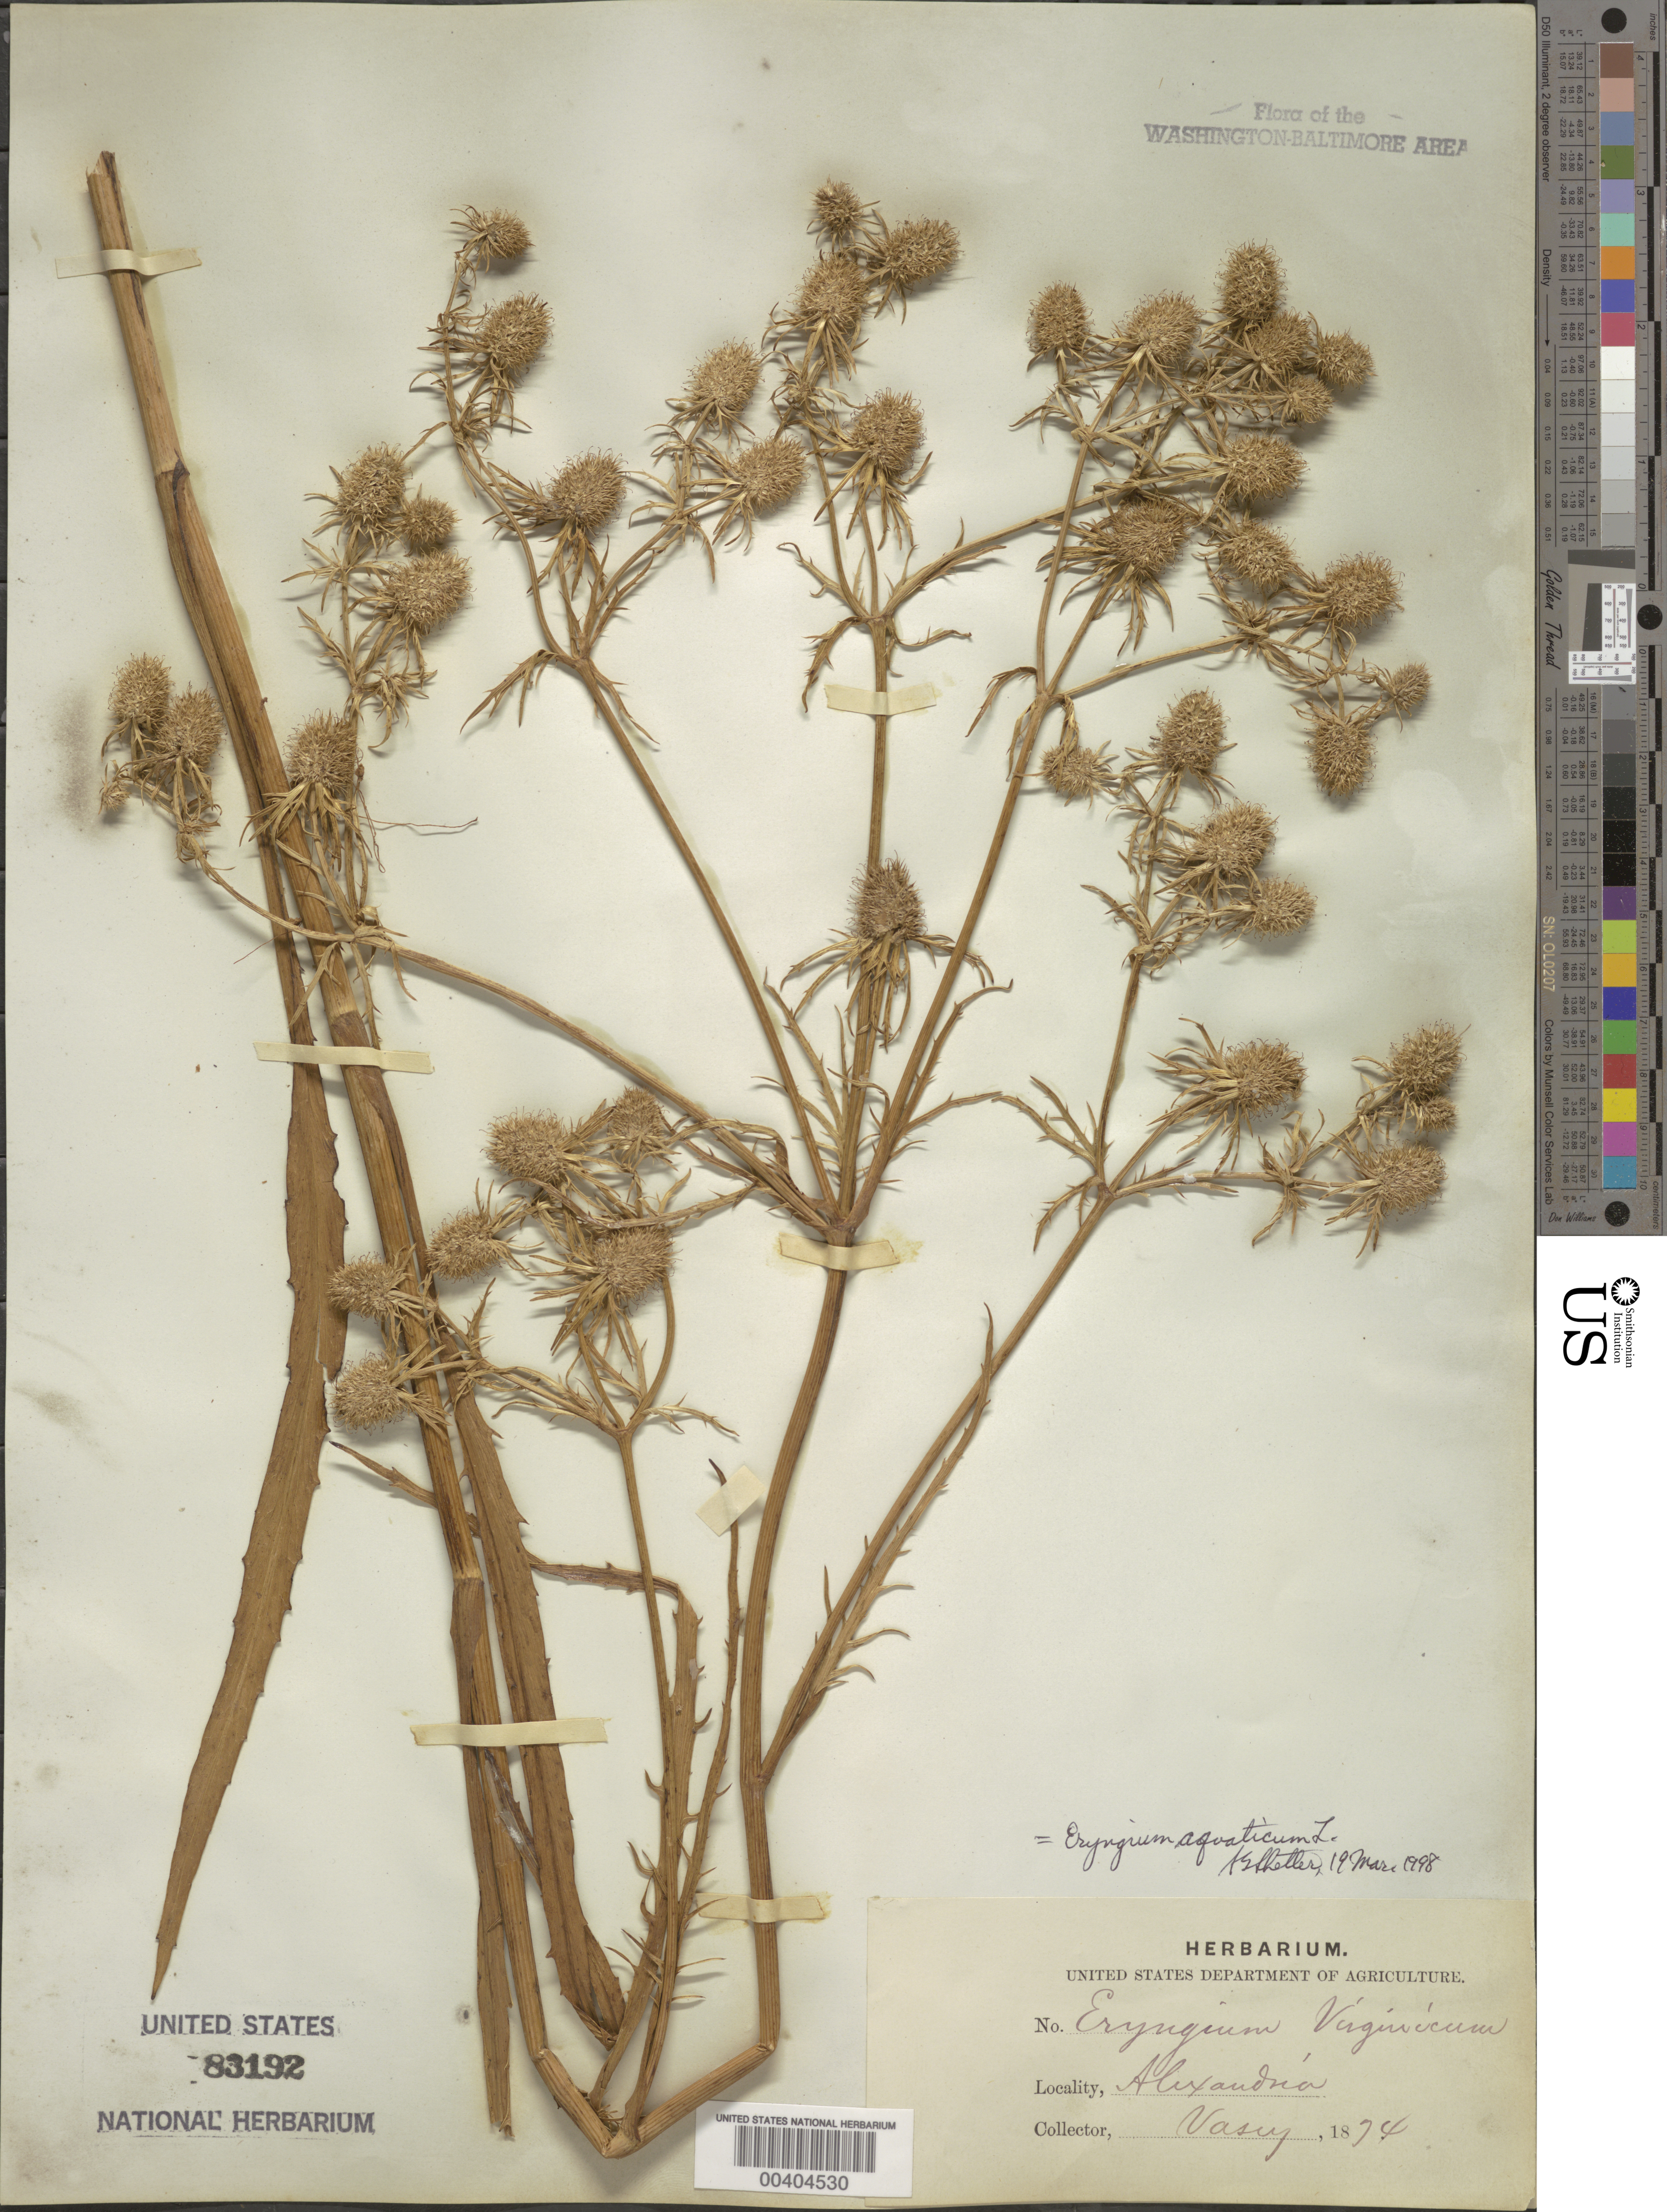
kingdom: Plantae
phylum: Tracheophyta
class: Magnoliopsida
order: Apiales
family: Apiaceae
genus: Eryngium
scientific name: Eryngium aquaticum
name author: L.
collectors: Vasey, --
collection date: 1874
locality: Alexandria.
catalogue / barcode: US 83192